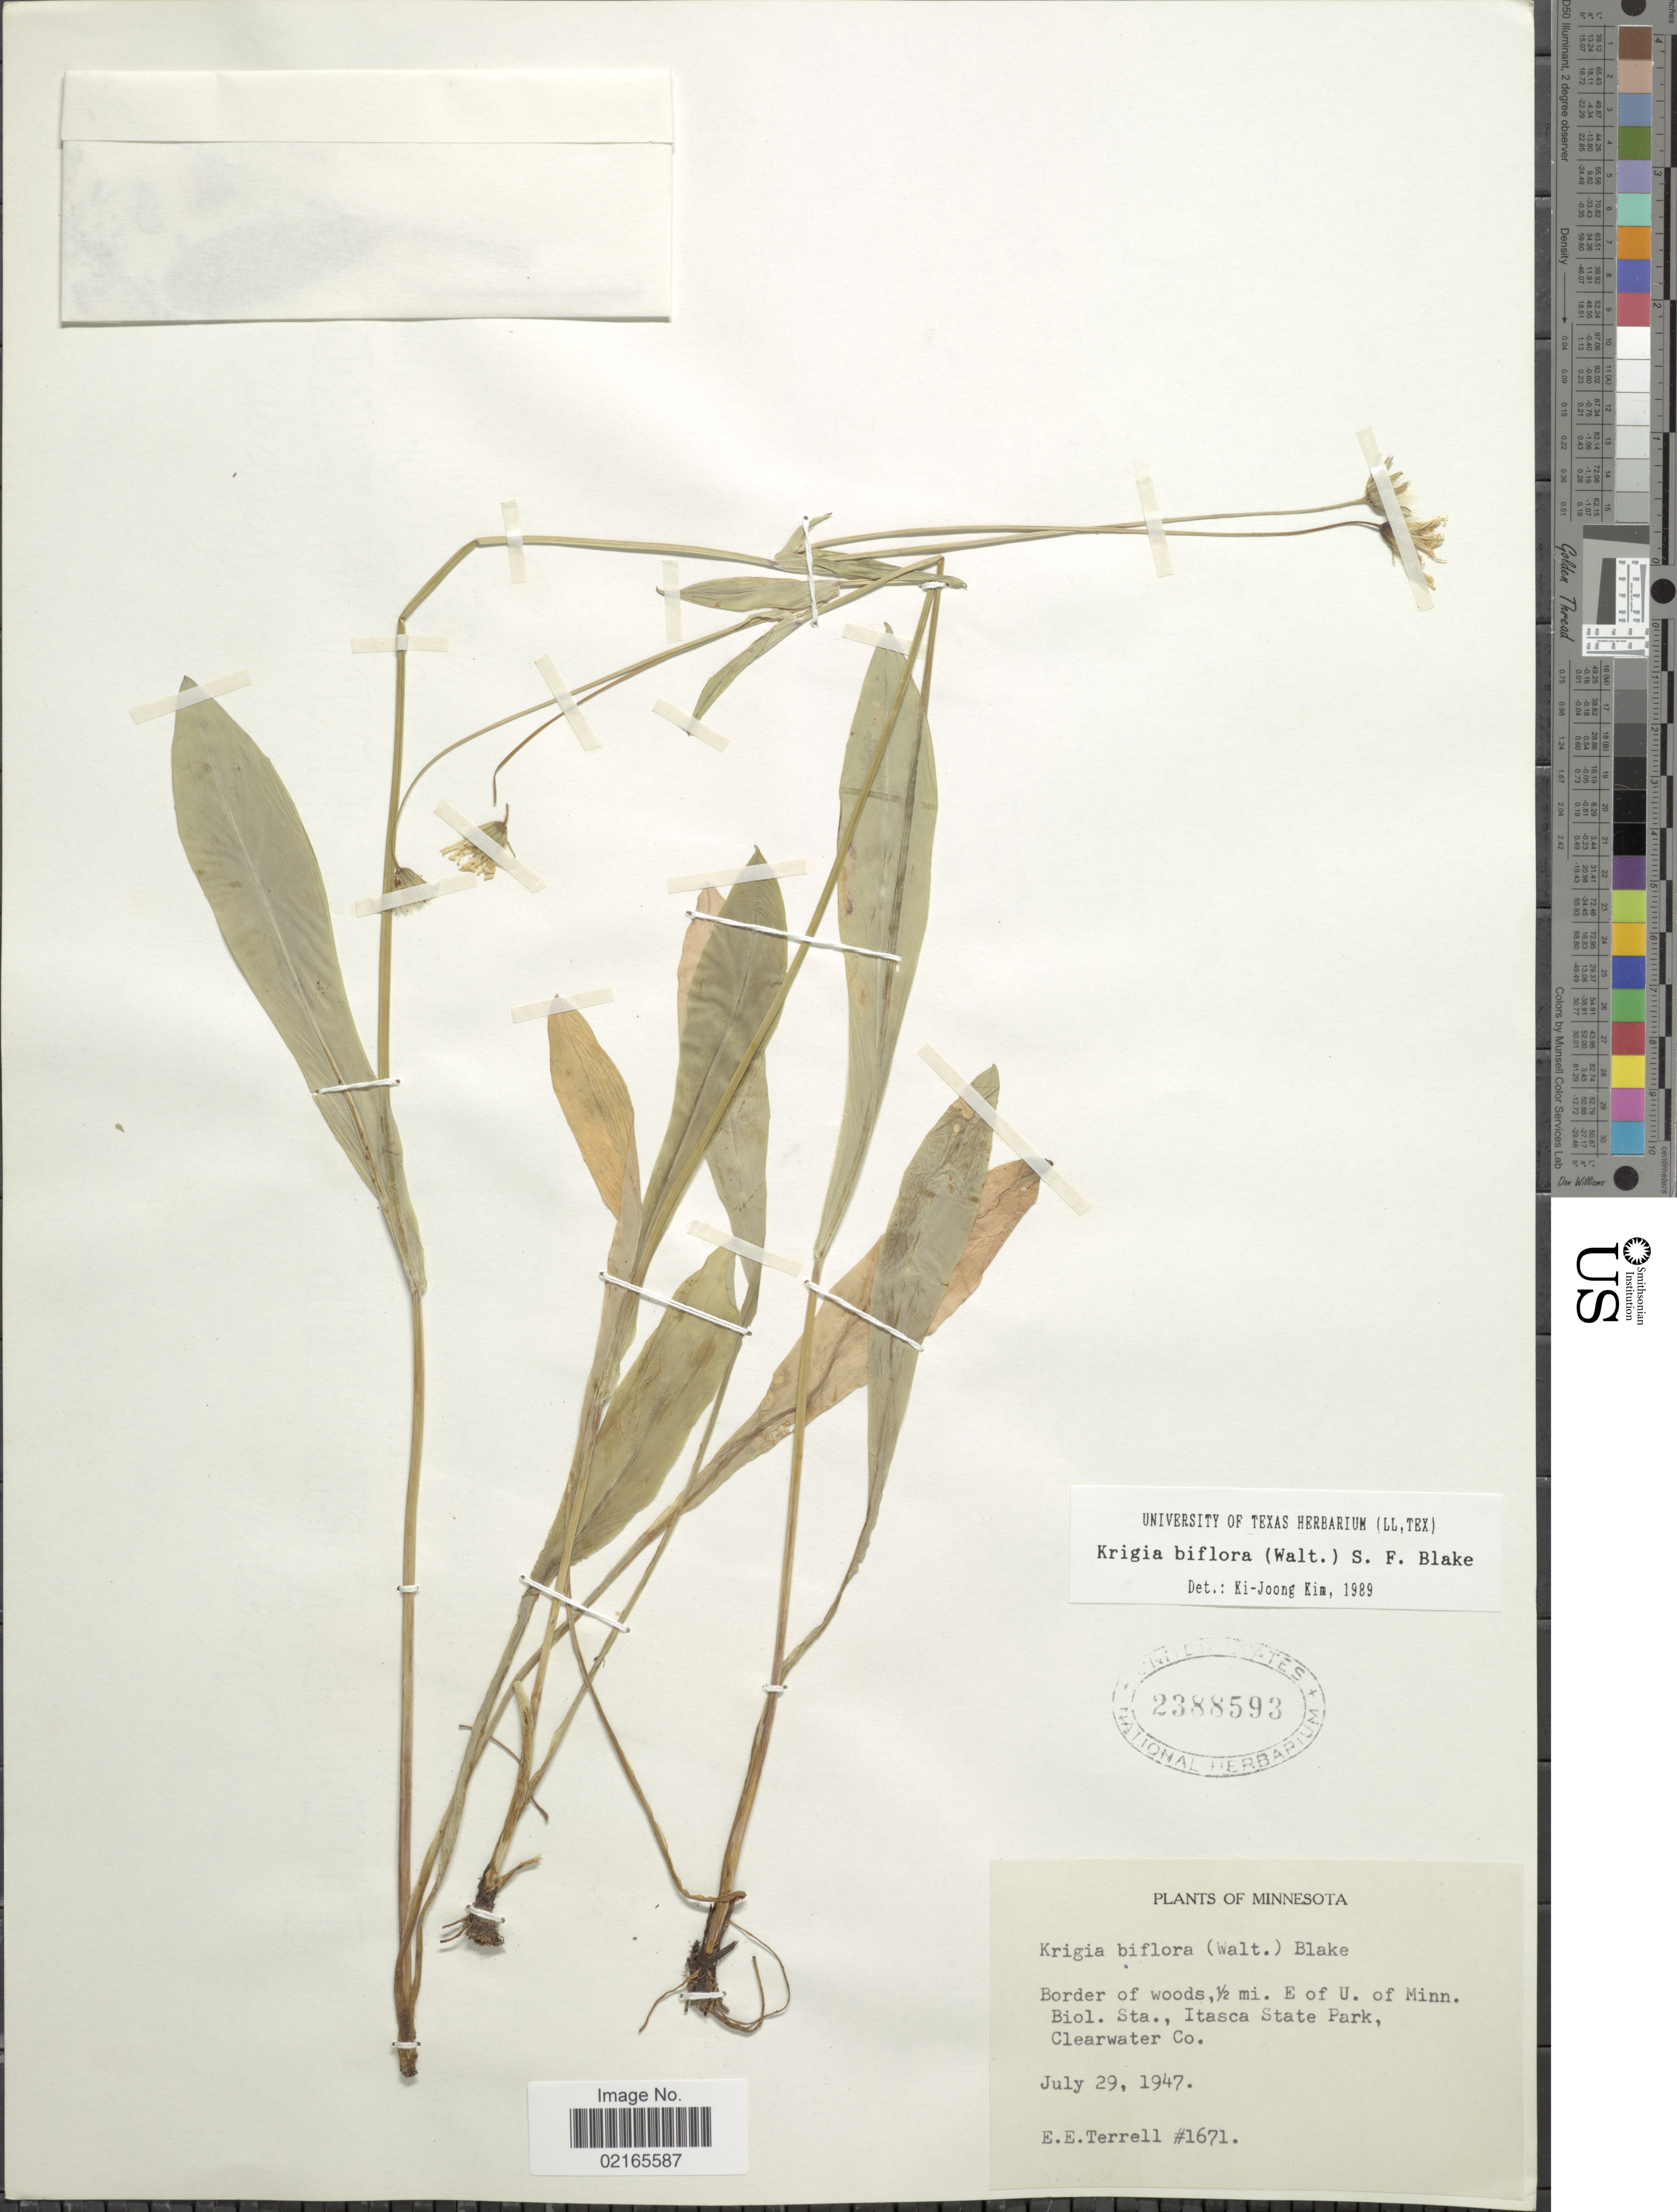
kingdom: Plantae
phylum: Tracheophyta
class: Magnoliopsida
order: Asterales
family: Asteraceae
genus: Krigia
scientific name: Krigia biflora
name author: (Walter) S.F. Blake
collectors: E. E. Terrell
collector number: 1671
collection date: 1947-07-29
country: United States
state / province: Minnesota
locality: Border of woods, ½ mi. E of U. of Minn. Biol. Sta., Itasca State Park, Clearwater Co.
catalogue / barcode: US 2388593